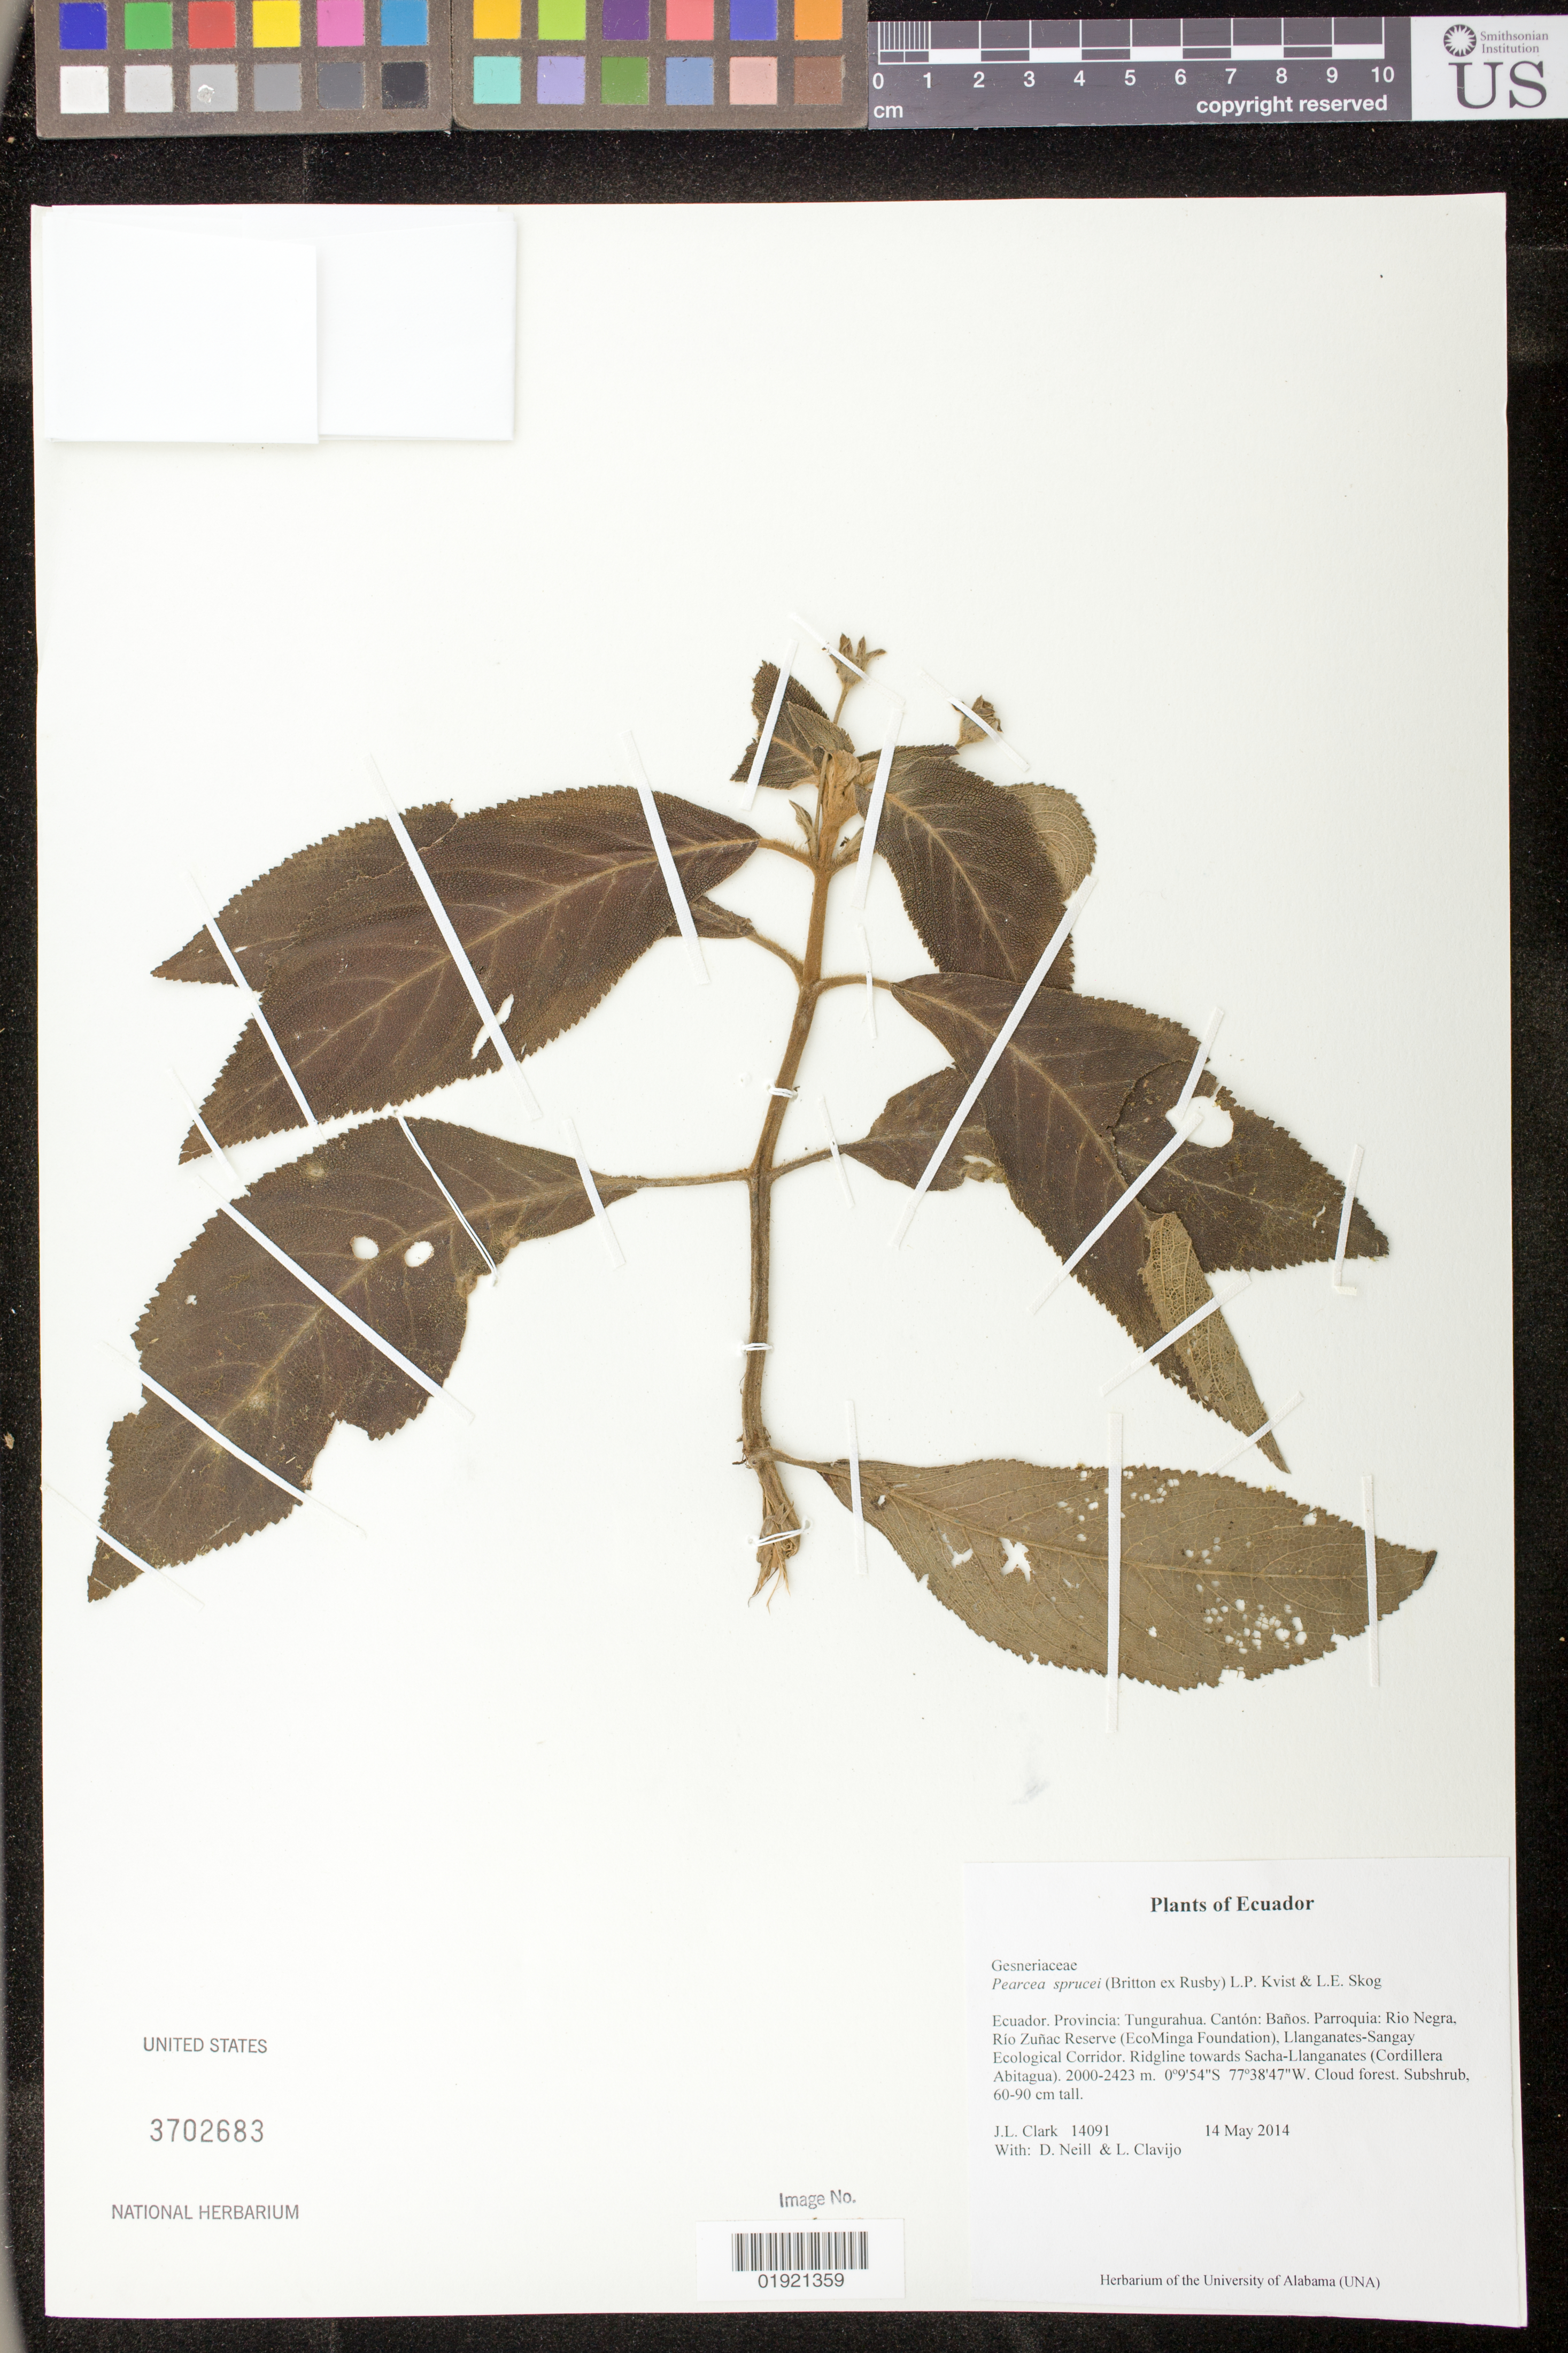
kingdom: Plantae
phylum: Tracheophyta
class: Magnoliopsida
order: Lamiales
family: Gesneriaceae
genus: Pearcea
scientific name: Pearcea sprucei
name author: (Britton) L.P. Kvist & L.E. Skog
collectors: J. L. Clark, D. Neill & L. Clavijo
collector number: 14091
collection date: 2014-05-14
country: Ecuador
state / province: Tungurahua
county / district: Banos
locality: Parroquia: Rio Negra, Rio Zunac Reserve (EcoMinga Foundation), Llanganates-Sangay Ecological Corridor. Ridgeline towards Sacha-Llanganates (Cordillera Abitagua).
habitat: Cloud forest.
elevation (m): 2000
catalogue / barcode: US 3702683